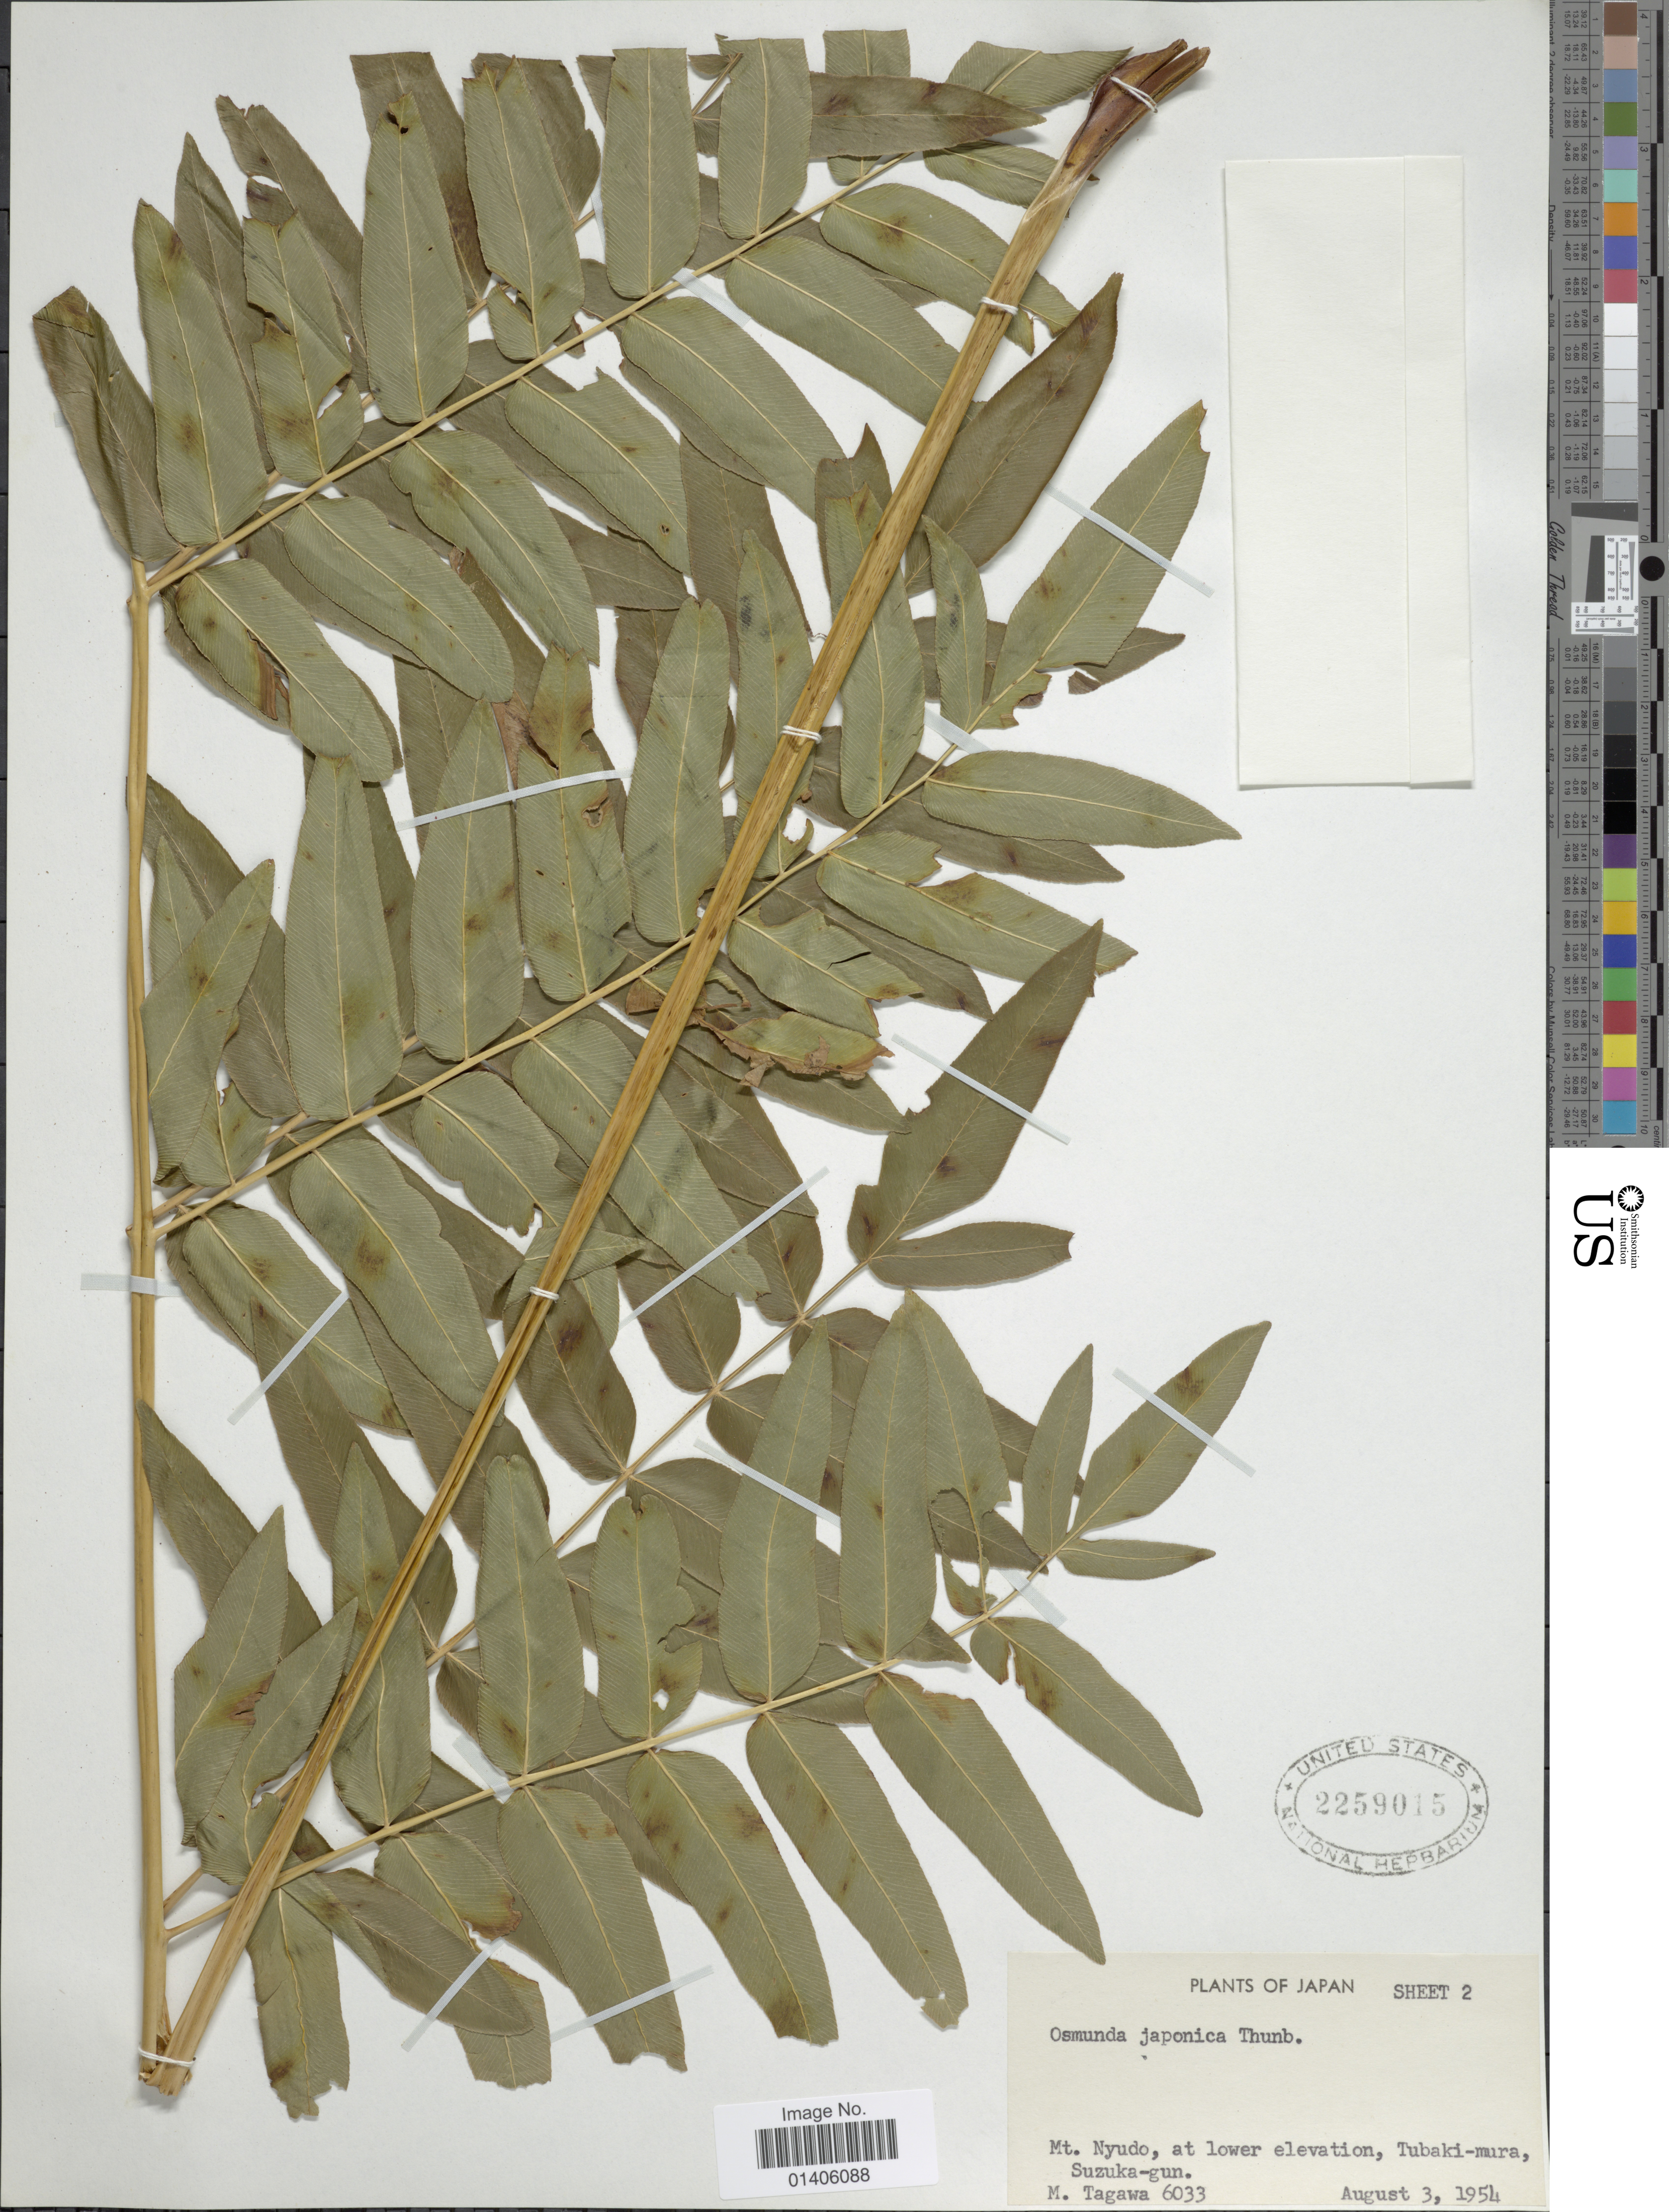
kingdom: Plantae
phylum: Tracheophyta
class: Polypodiopsida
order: Osmundales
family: Osmundaceae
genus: Osmunda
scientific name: Osmunda japonica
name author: Thunb.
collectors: M. Tagawa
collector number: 6033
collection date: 1954-08-03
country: Japan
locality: Mt Nyudo, al lower elevation, Tubaki-mura, Suzuka-gun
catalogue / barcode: US 2259015